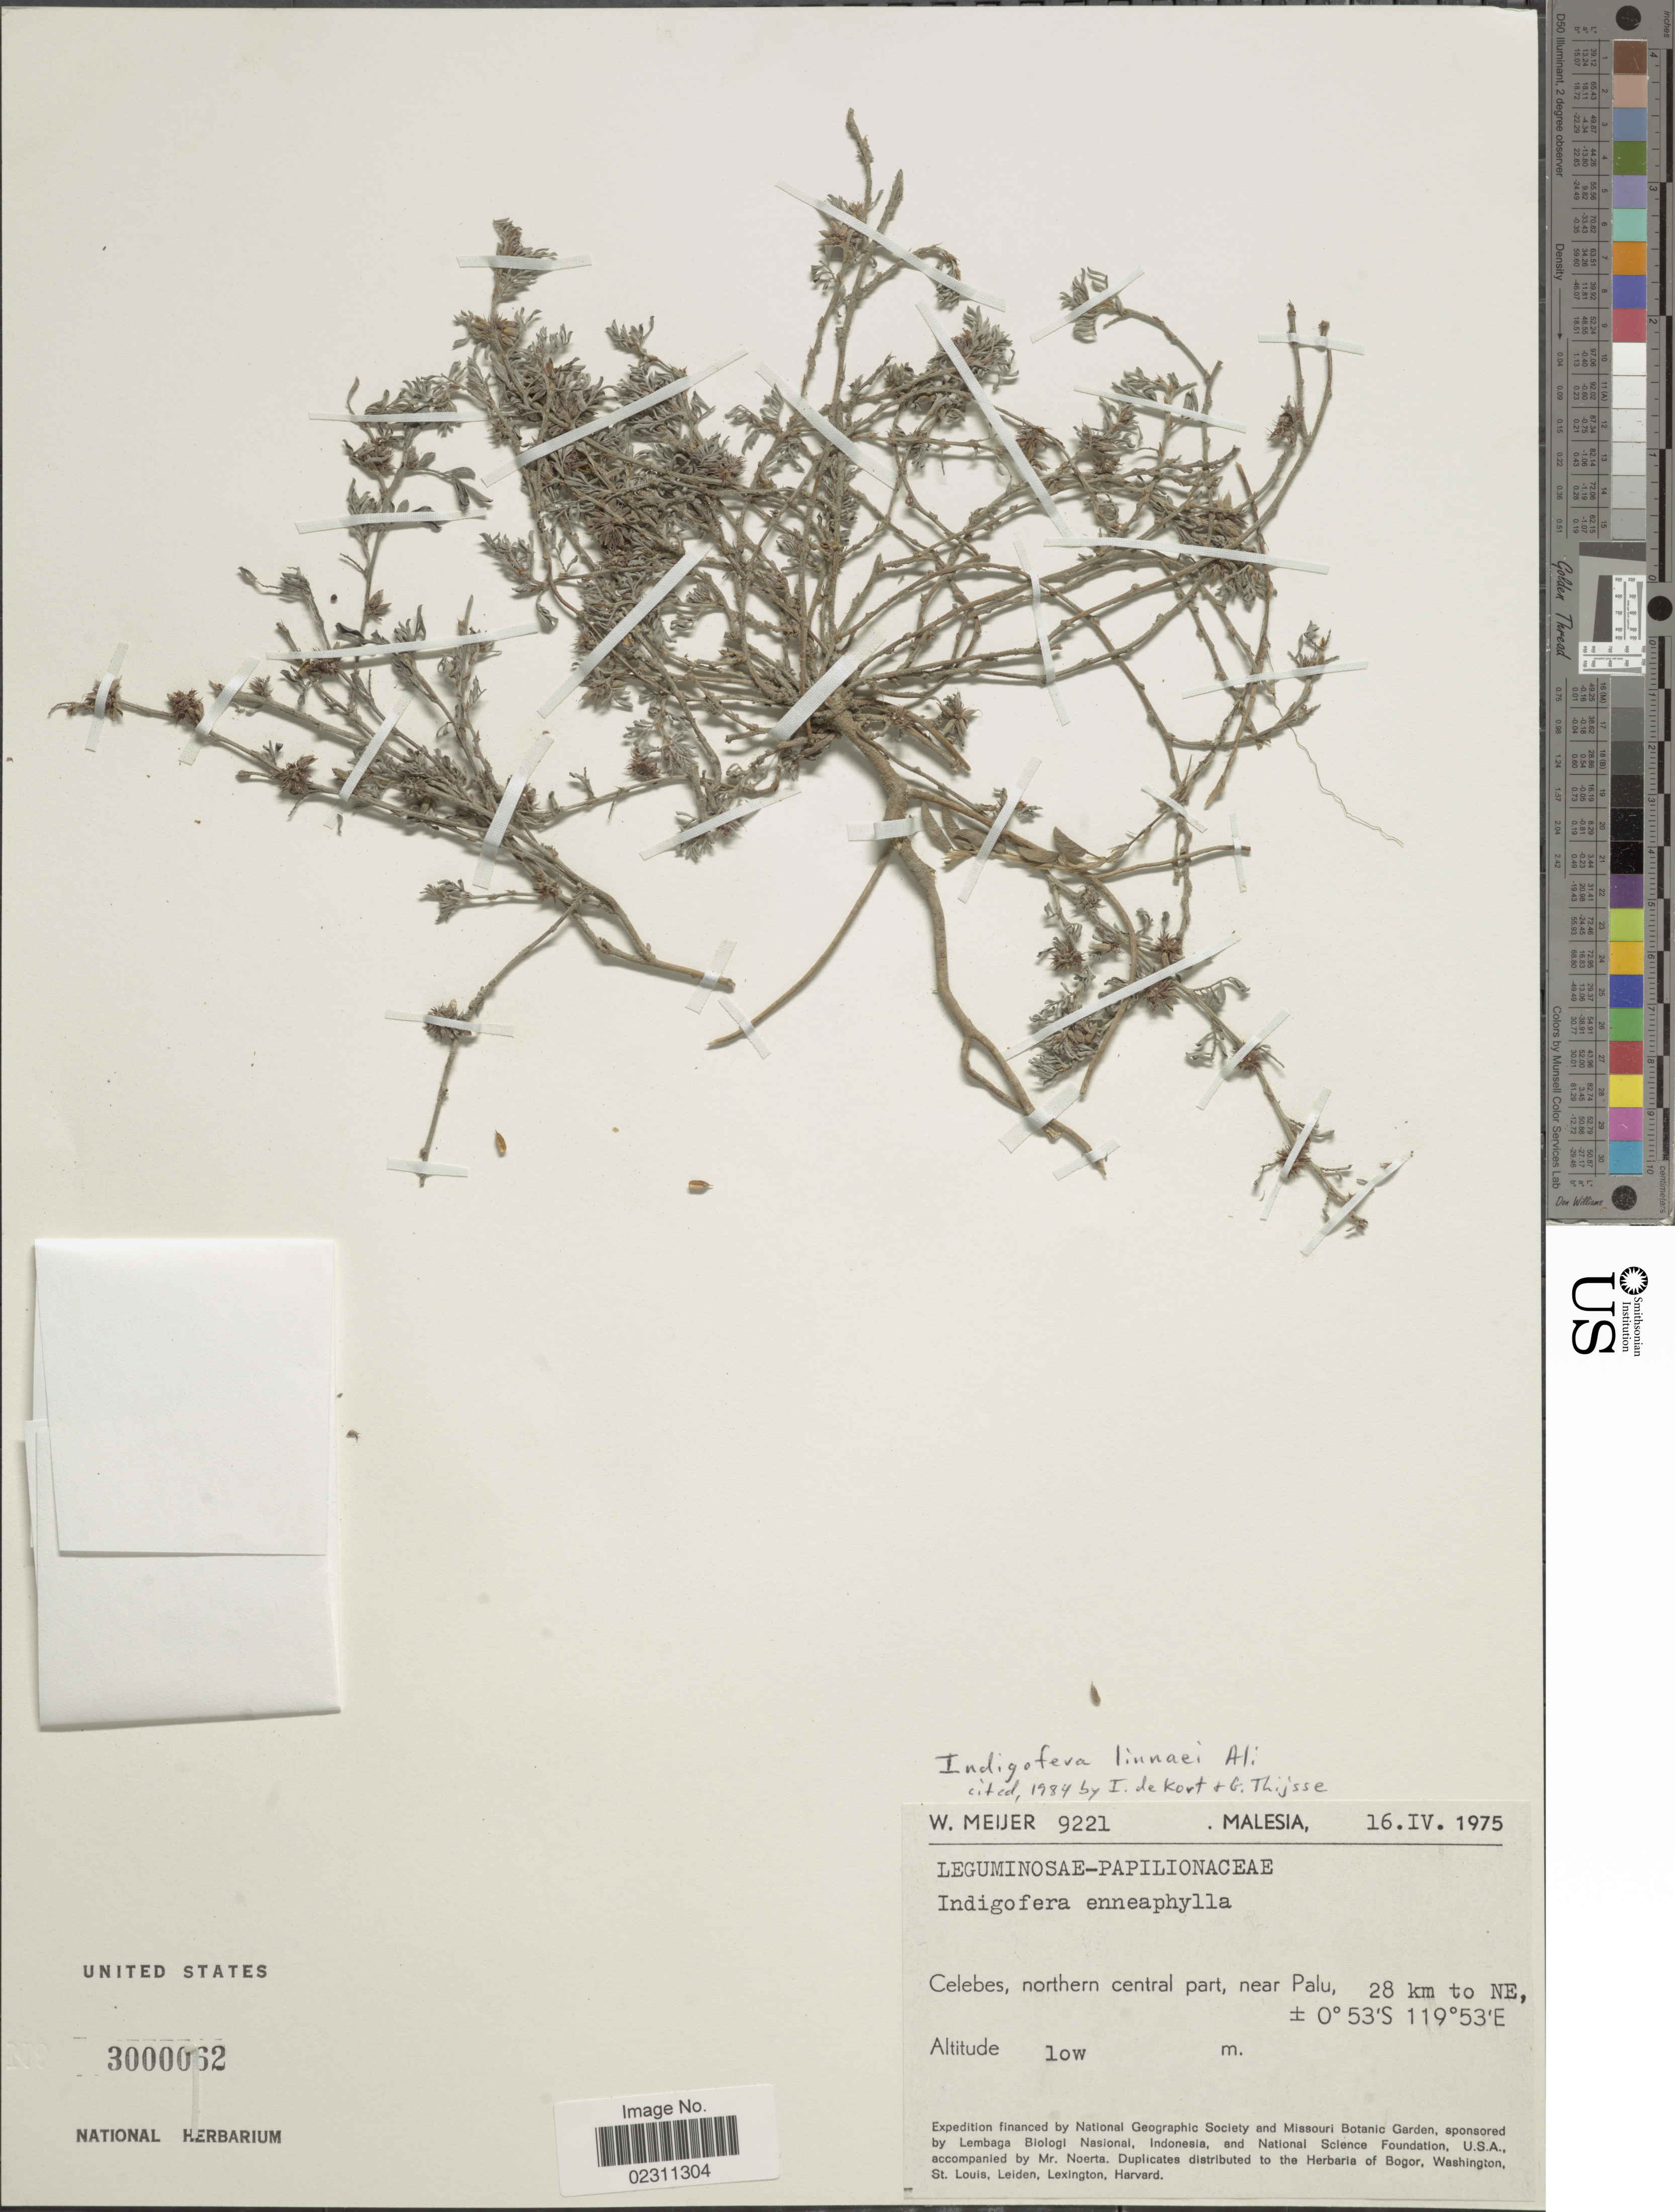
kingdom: Plantae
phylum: Tracheophyta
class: Magnoliopsida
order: Fabales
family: Fabaceae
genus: Indigofera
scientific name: Indigofera linnaei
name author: Ali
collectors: W. Meijer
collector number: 9221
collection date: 1975-04-16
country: Malaysia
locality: Celebes, northern central part, near Palu, 28 km to NE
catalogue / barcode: US 3000062